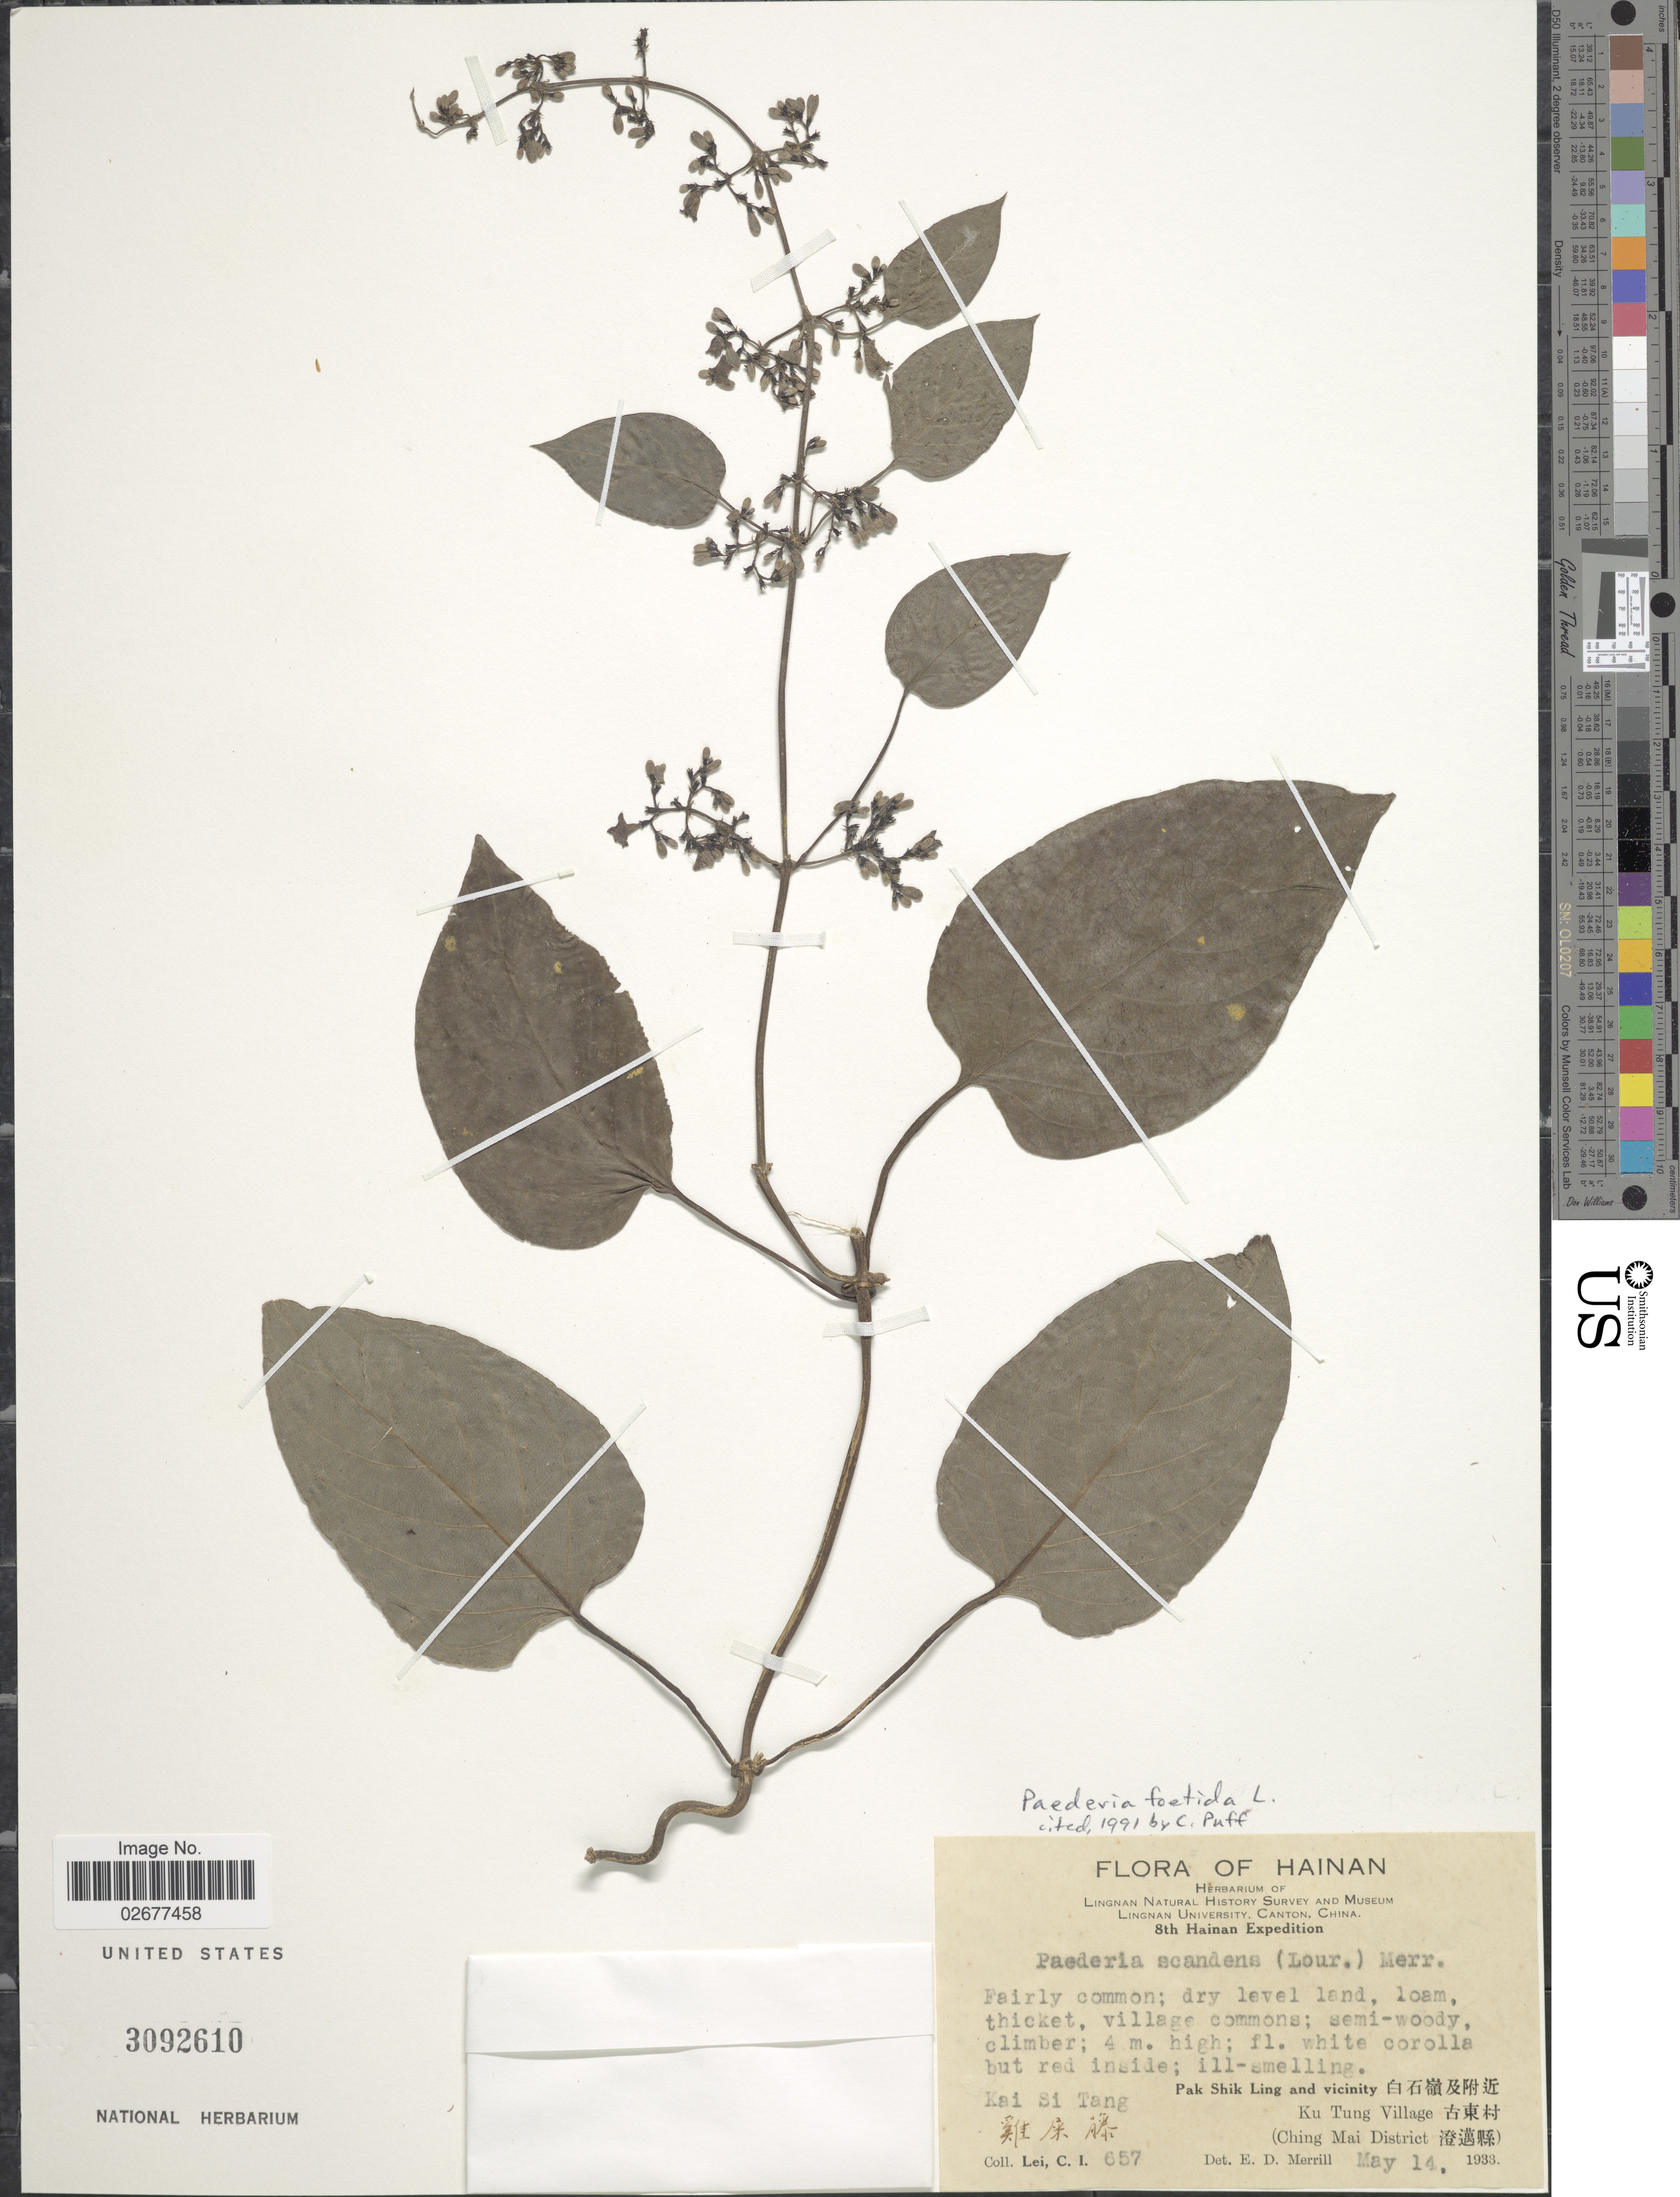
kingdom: Plantae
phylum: Tracheophyta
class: Magnoliopsida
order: Gentianales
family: Rubiaceae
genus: Paederia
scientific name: Paederia foetida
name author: L.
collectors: C. I. Lei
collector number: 657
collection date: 1933-05-14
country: China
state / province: Hainan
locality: Kai Si Tang. Pak Shik Ling and vicinity. Ku Tung Village. (Ching Mai District).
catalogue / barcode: US 3092610